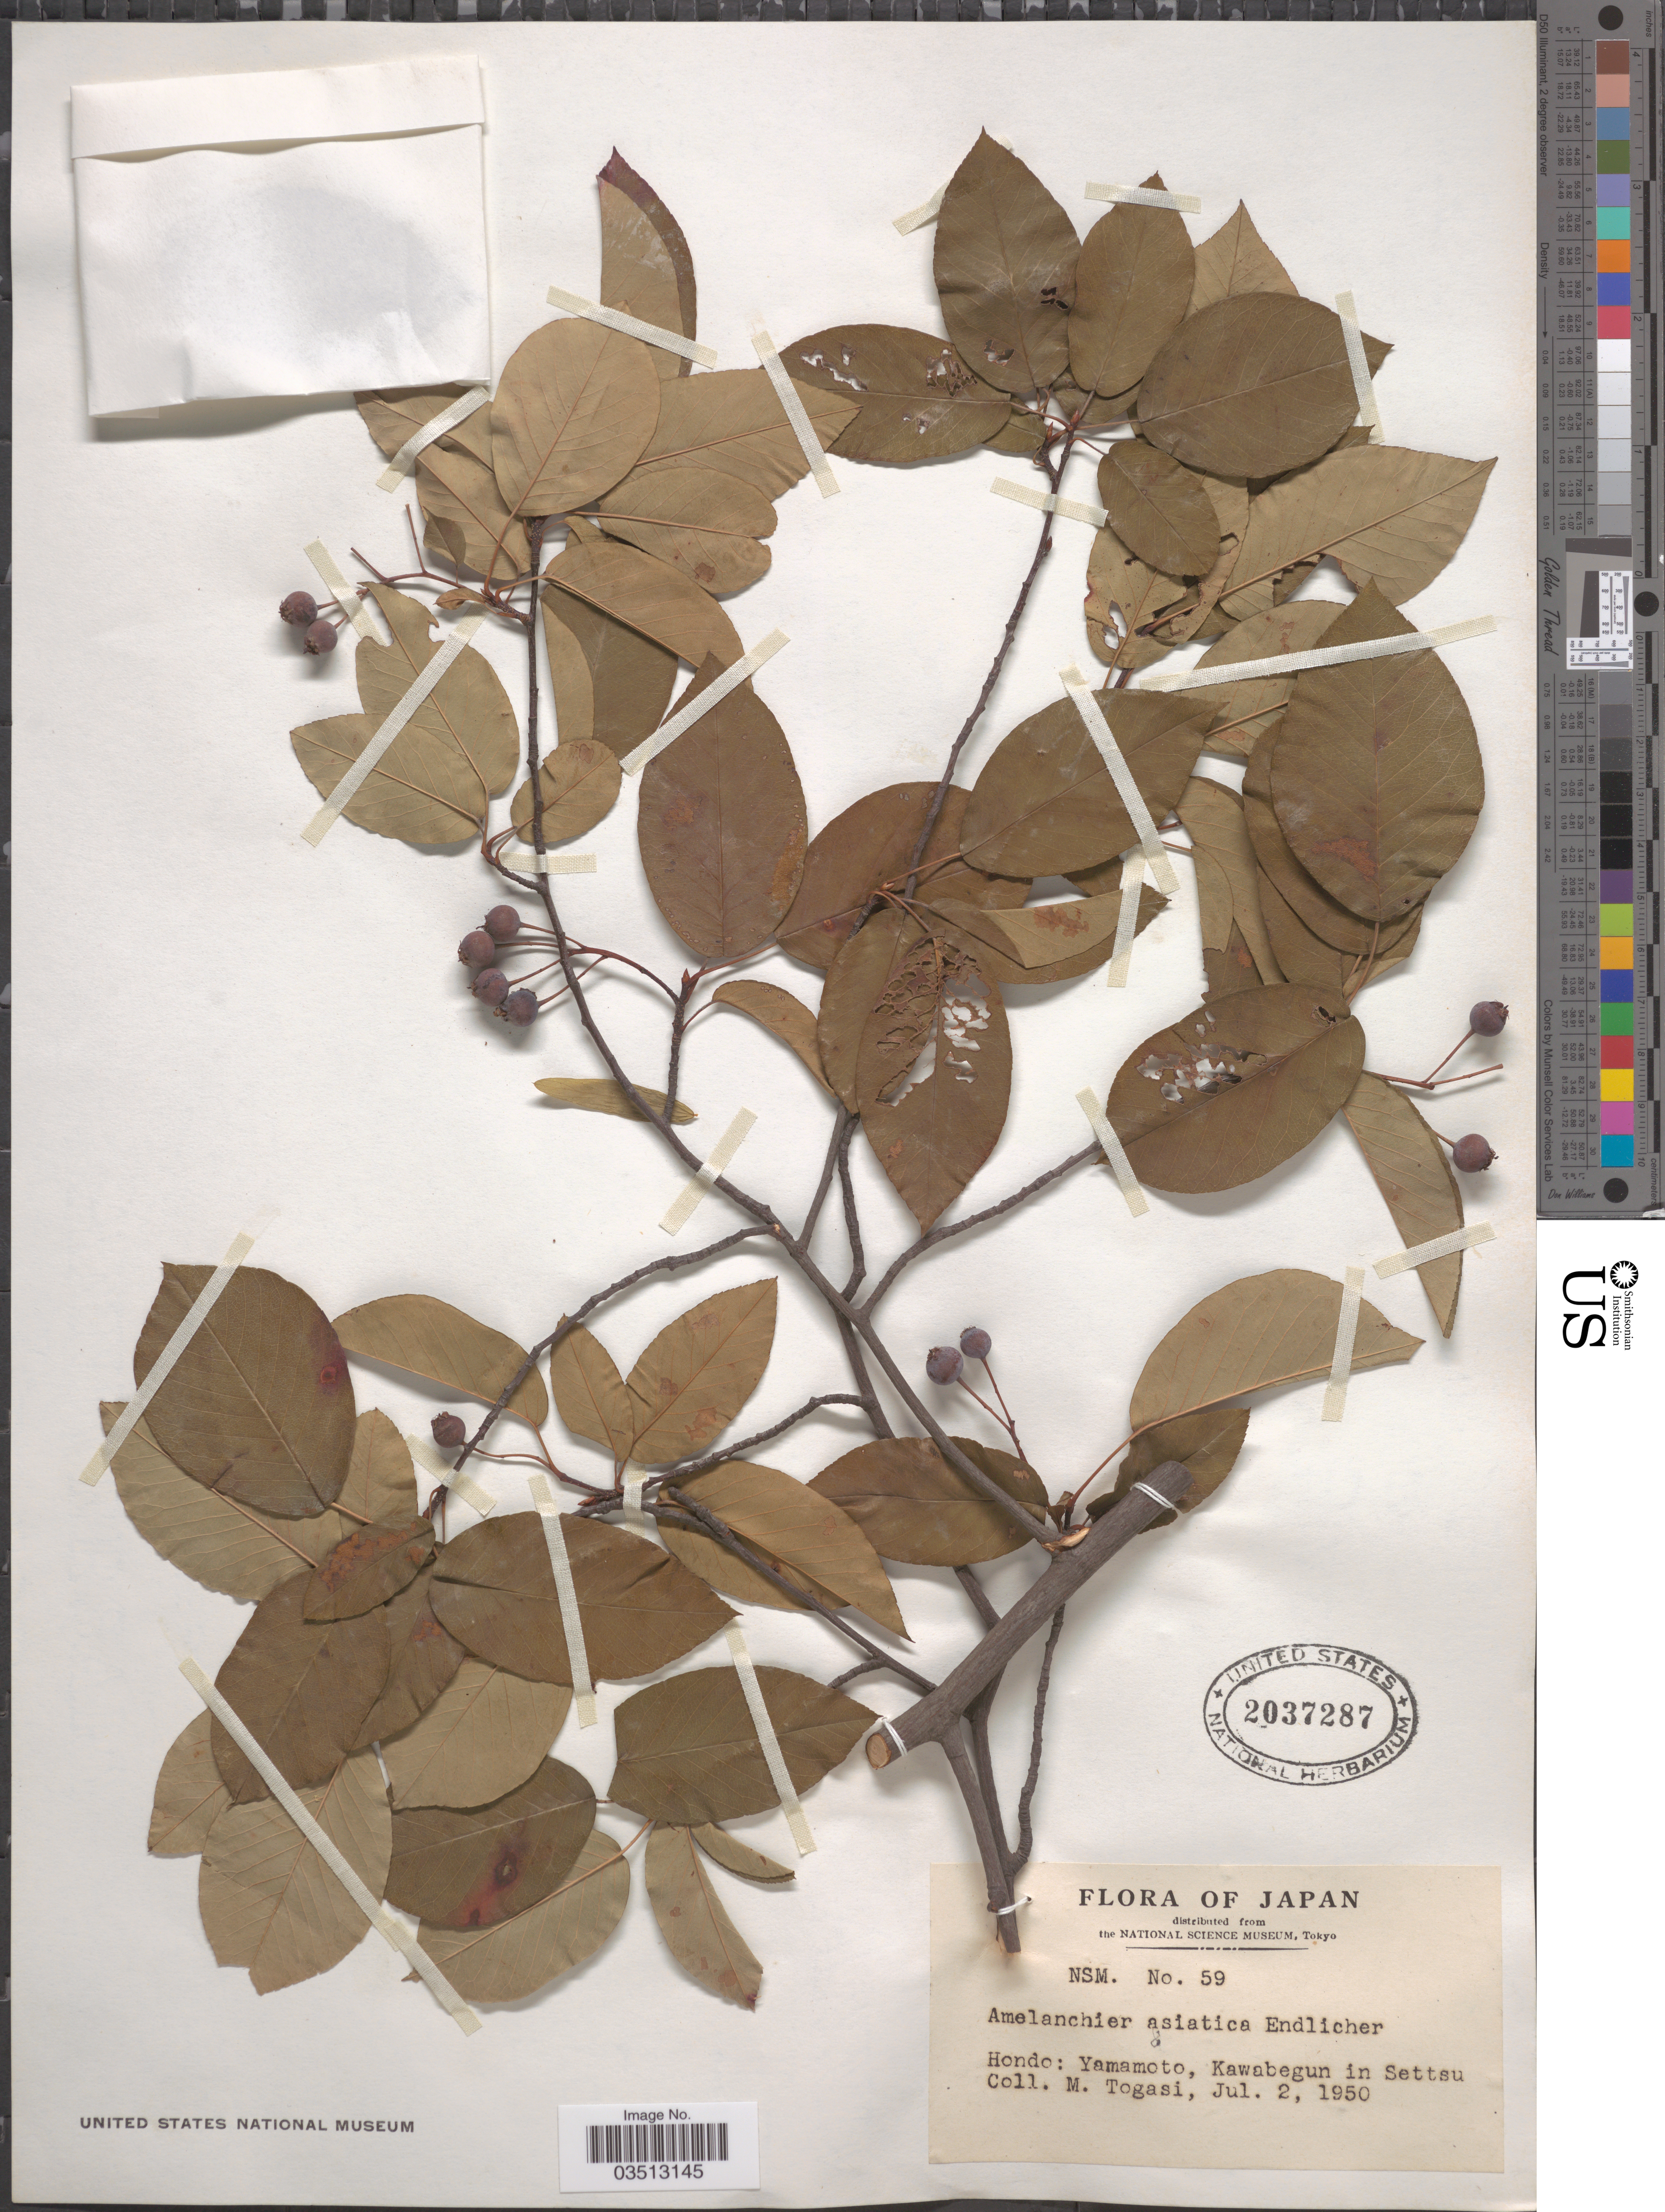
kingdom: Plantae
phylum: Tracheophyta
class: Magnoliopsida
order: Rosales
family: Rosaceae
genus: Amelanchier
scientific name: Amelanchier asiatica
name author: (Siebold & Zucc.) Endl. ex Walp.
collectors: M. Togasi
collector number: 59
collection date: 1950-07-02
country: Japan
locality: Hondo: Yamamoto, Kawabegun in Settsu.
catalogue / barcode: US 2037287